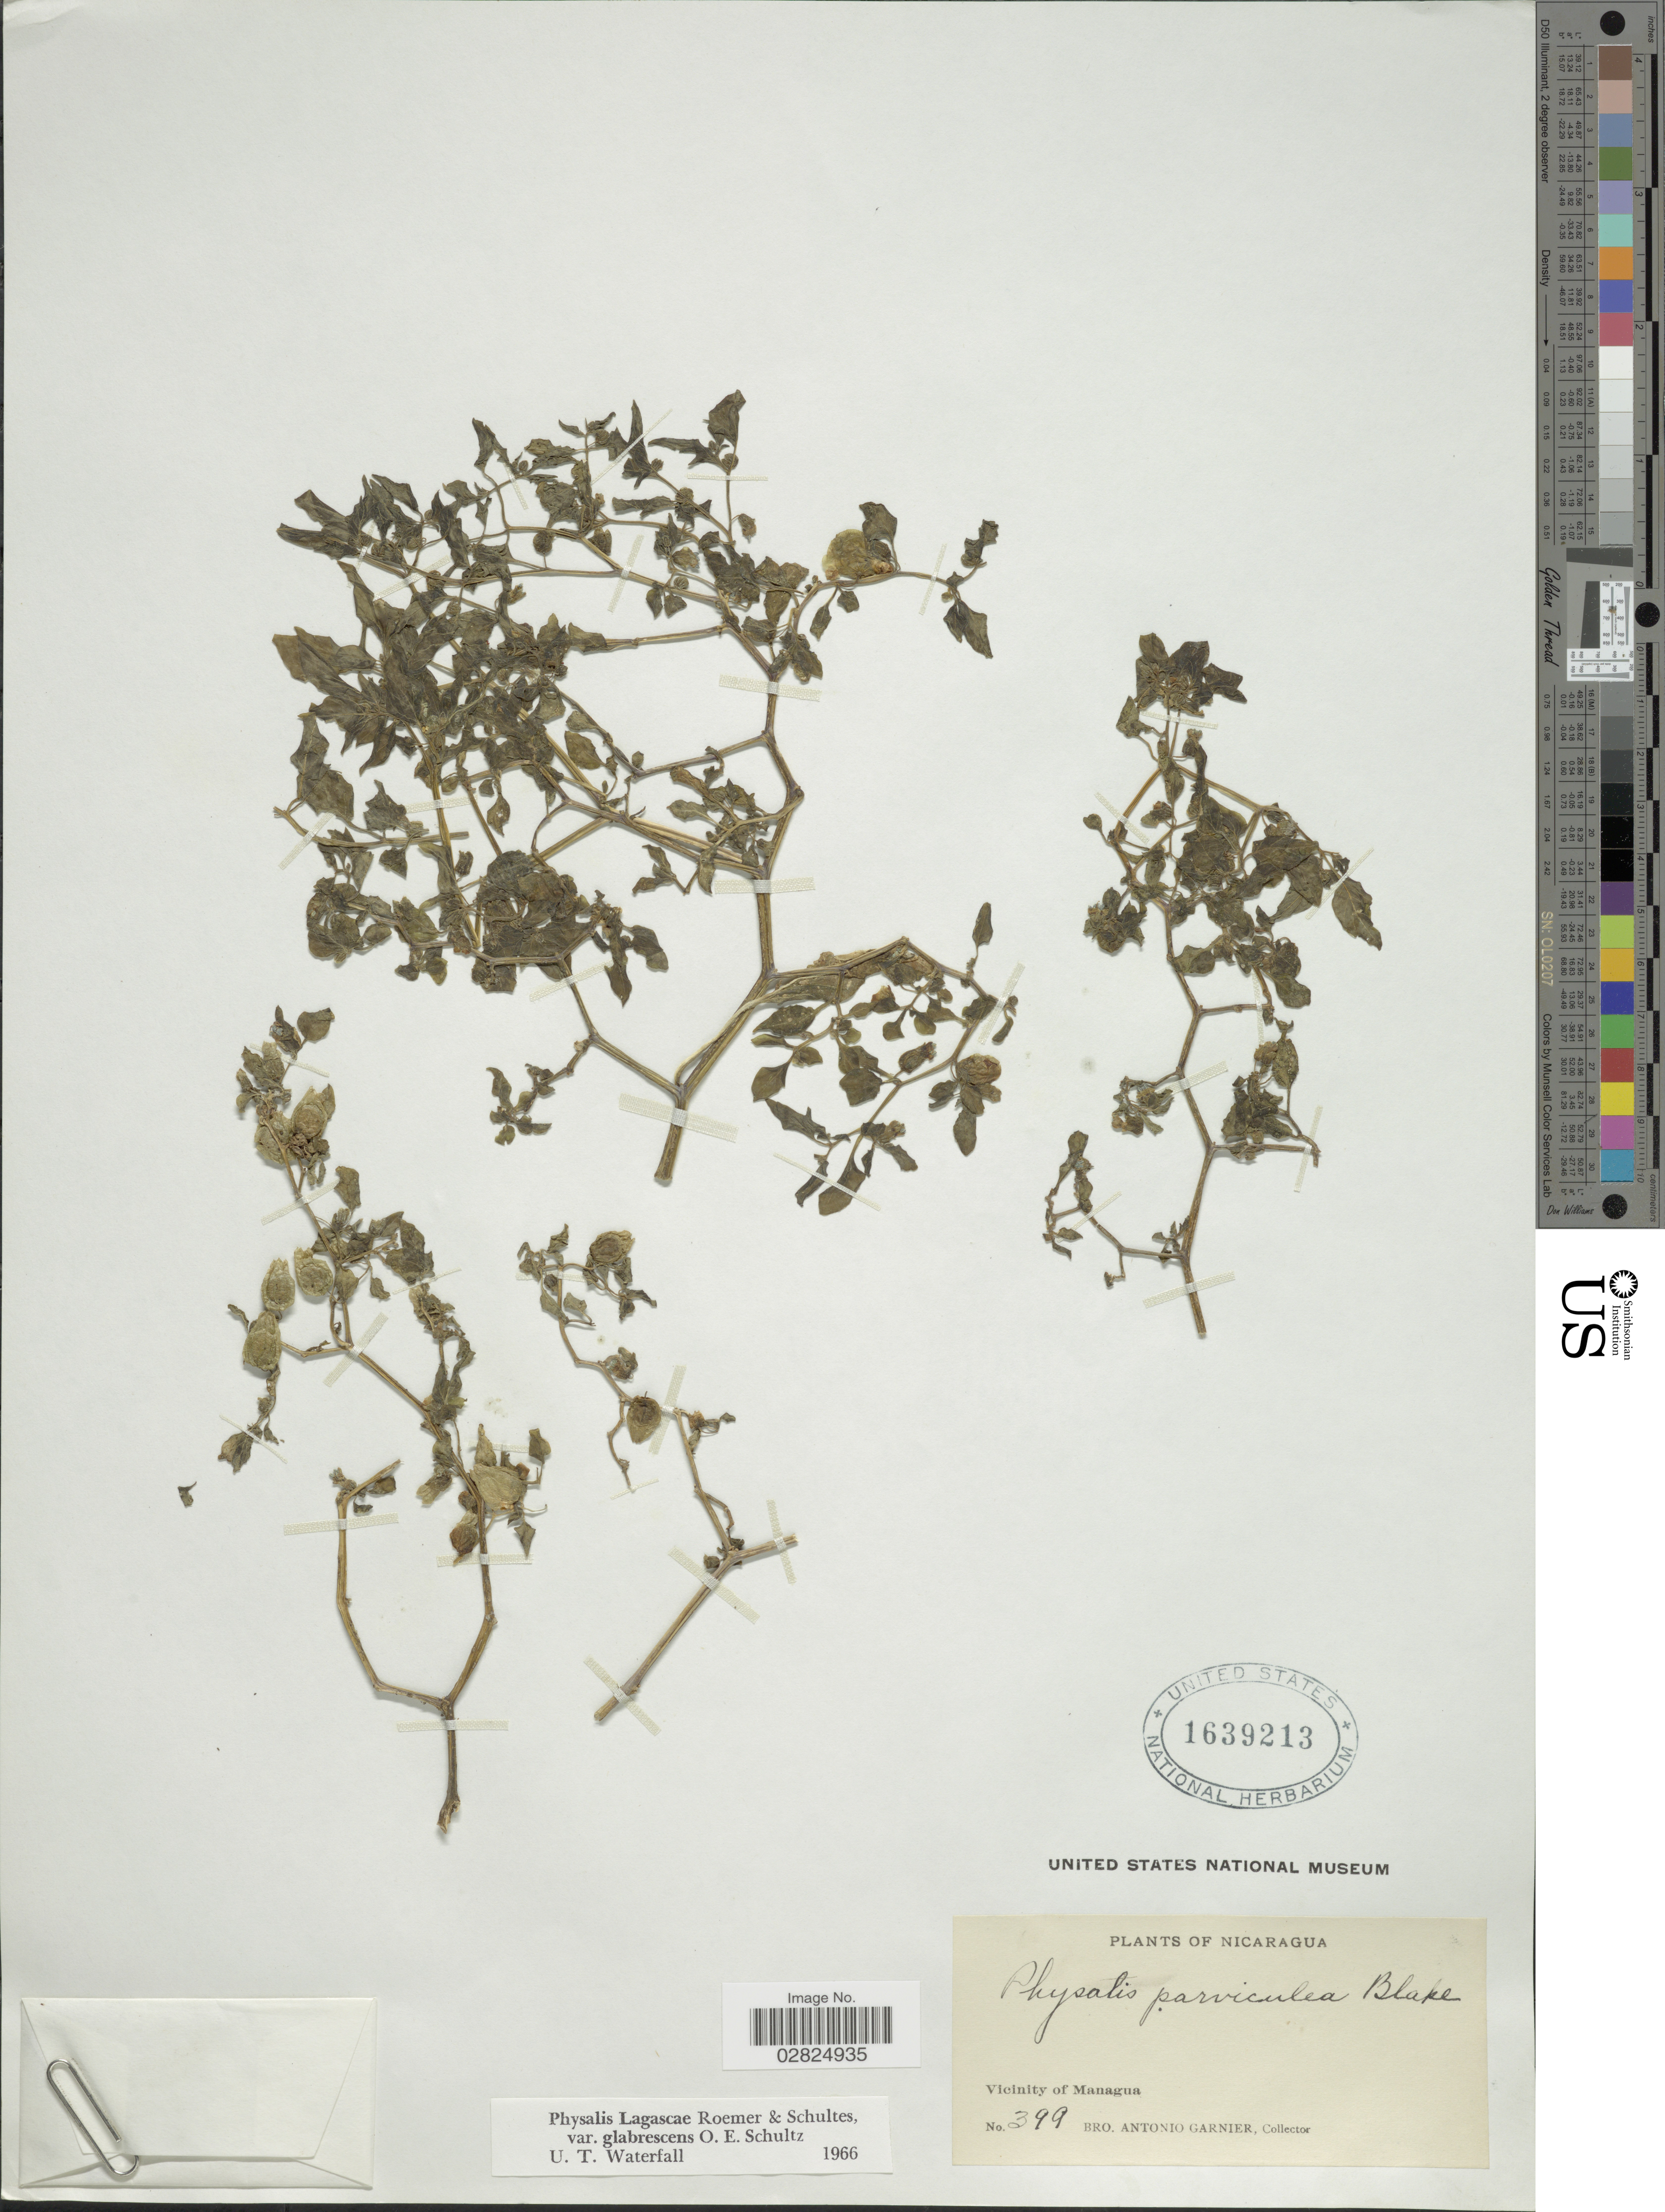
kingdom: Plantae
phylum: Tracheophyta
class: Magnoliopsida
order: Solanales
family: Solanaceae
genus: Physalis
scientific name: Physalis lagascae var. glabrescens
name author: O.E. Schulz in Urb.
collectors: Bro. A. Garnier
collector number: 399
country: Nicaragua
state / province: Managua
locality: Vicinity of Managua.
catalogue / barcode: US 1639213